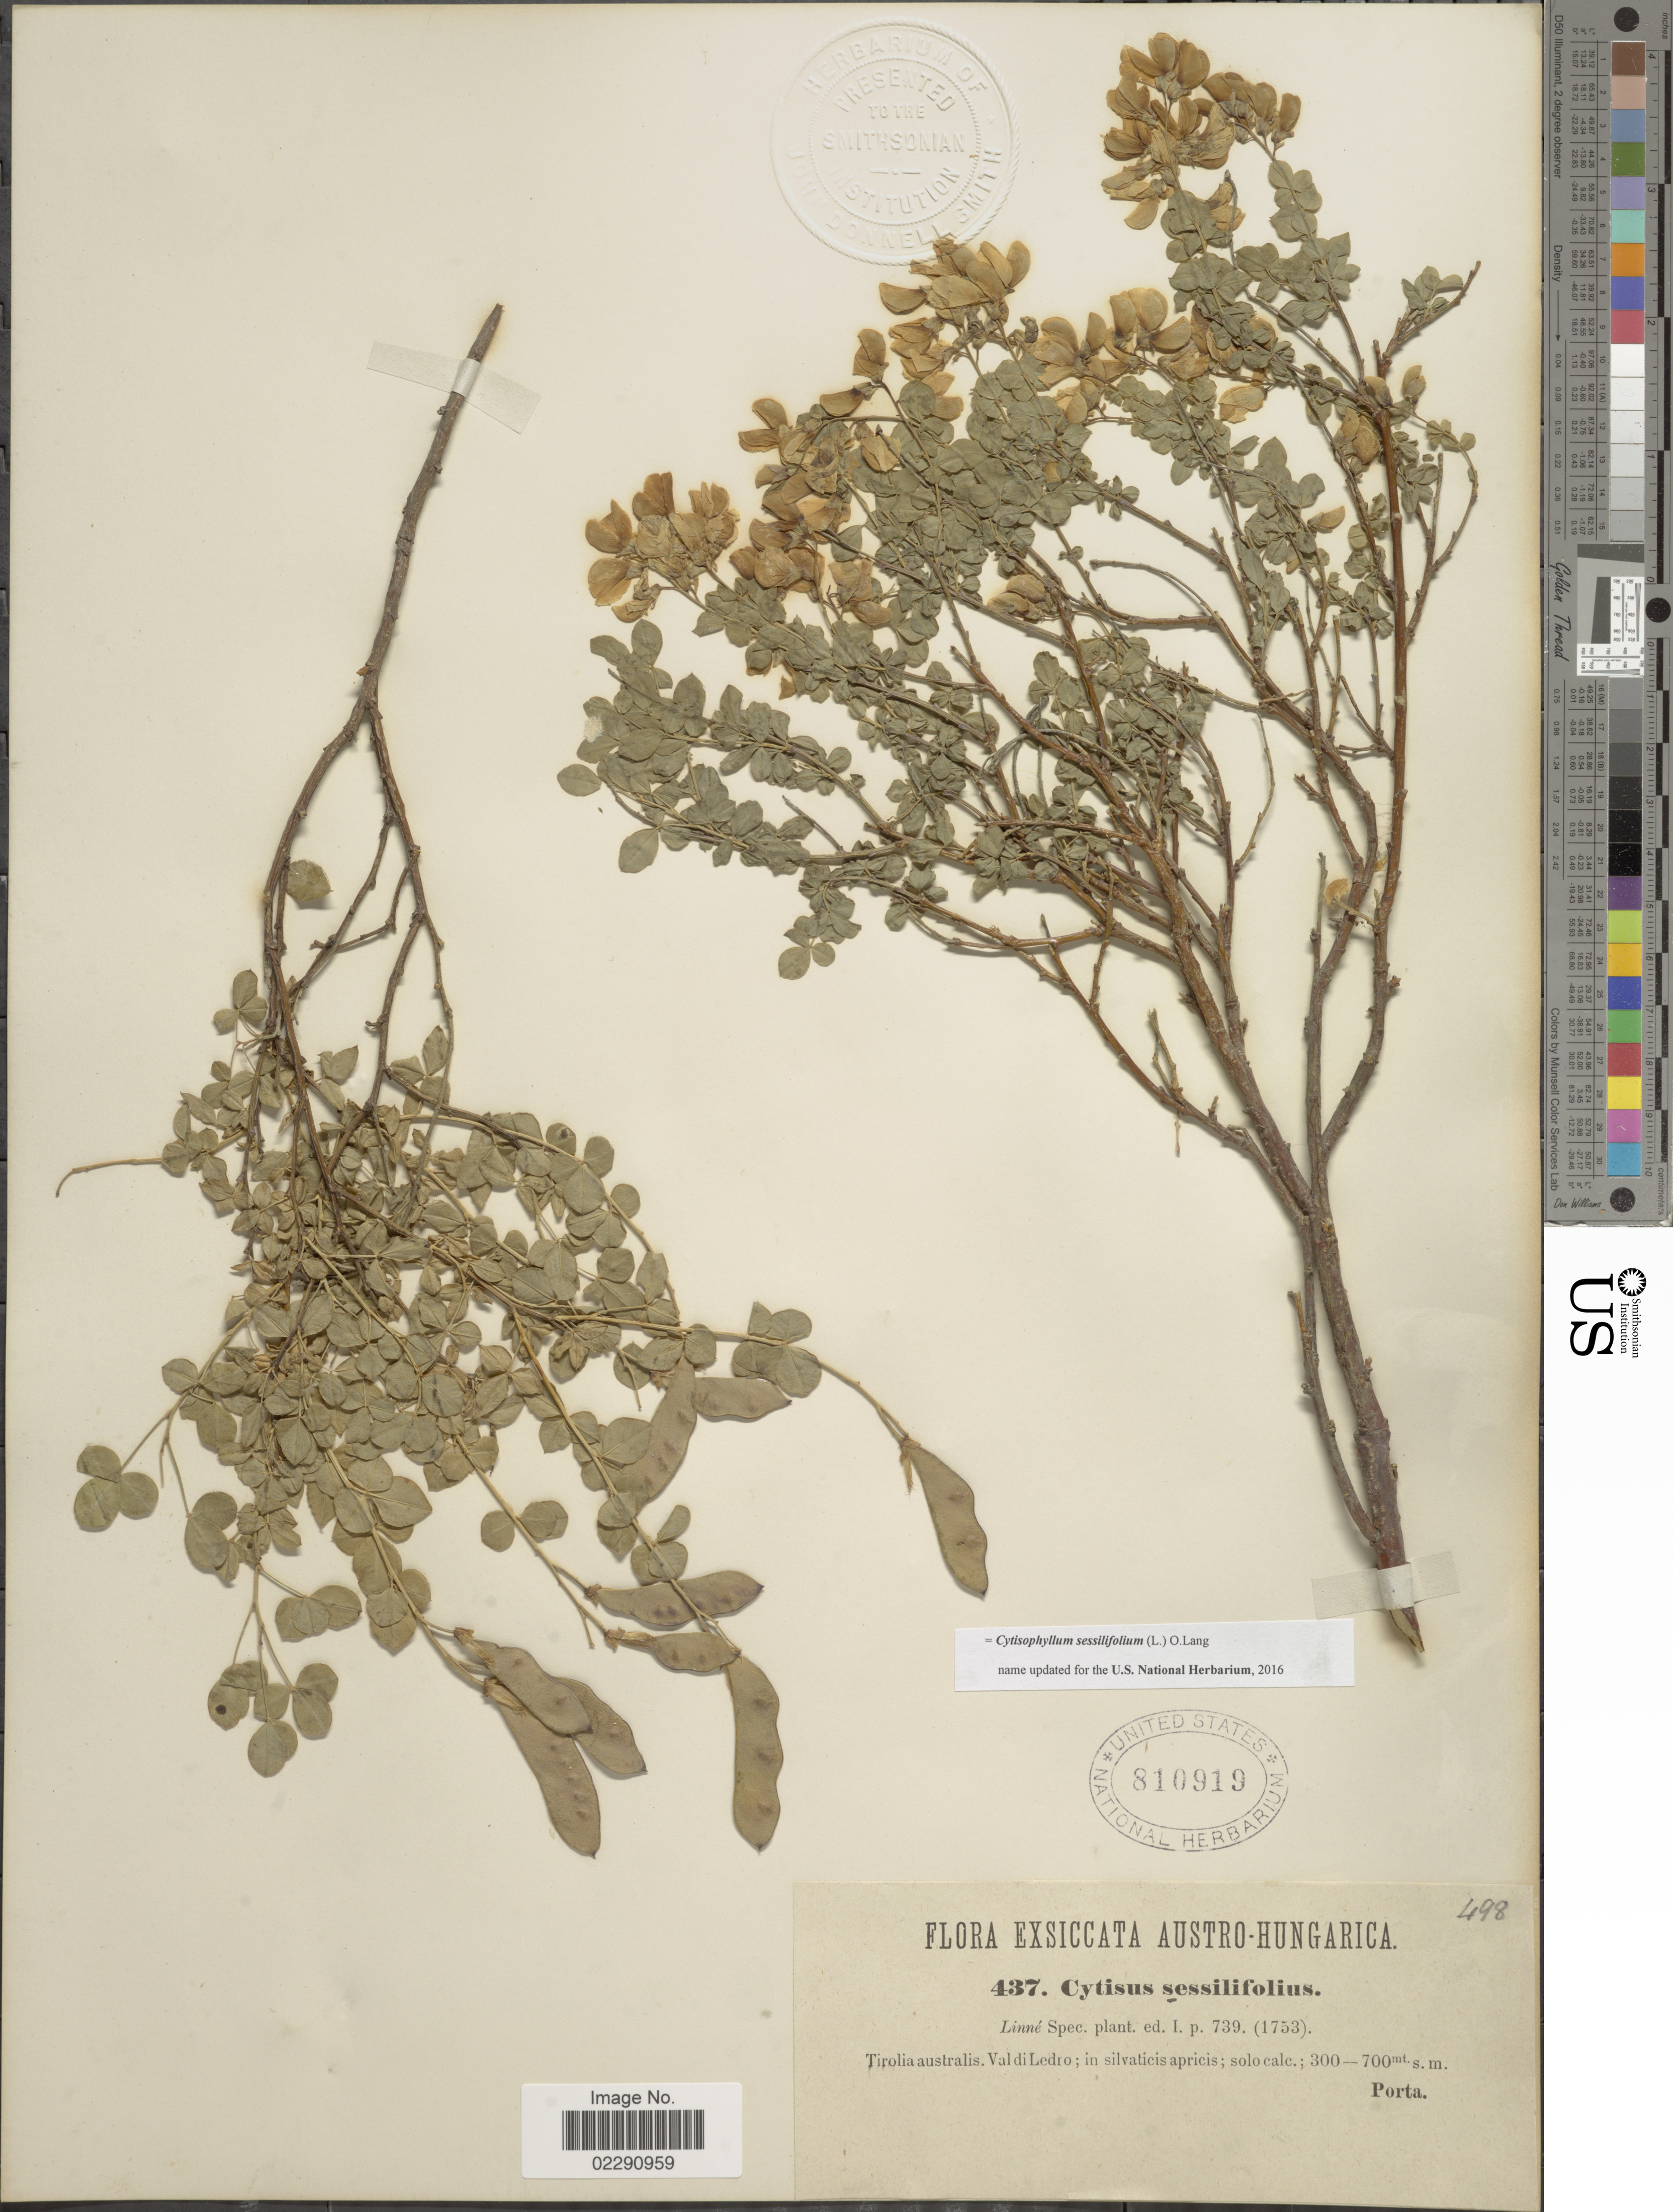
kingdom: Plantae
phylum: Tracheophyta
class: Magnoliopsida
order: Fabales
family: Fabaceae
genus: Cytisophyllum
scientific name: Cytisophyllum sessilifolium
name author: Láng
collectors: -- Porta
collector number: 437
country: Austria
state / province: Tirol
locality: Austro-Hungarica, Tirolia australis, Val di Ledro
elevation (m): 300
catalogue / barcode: US 810919